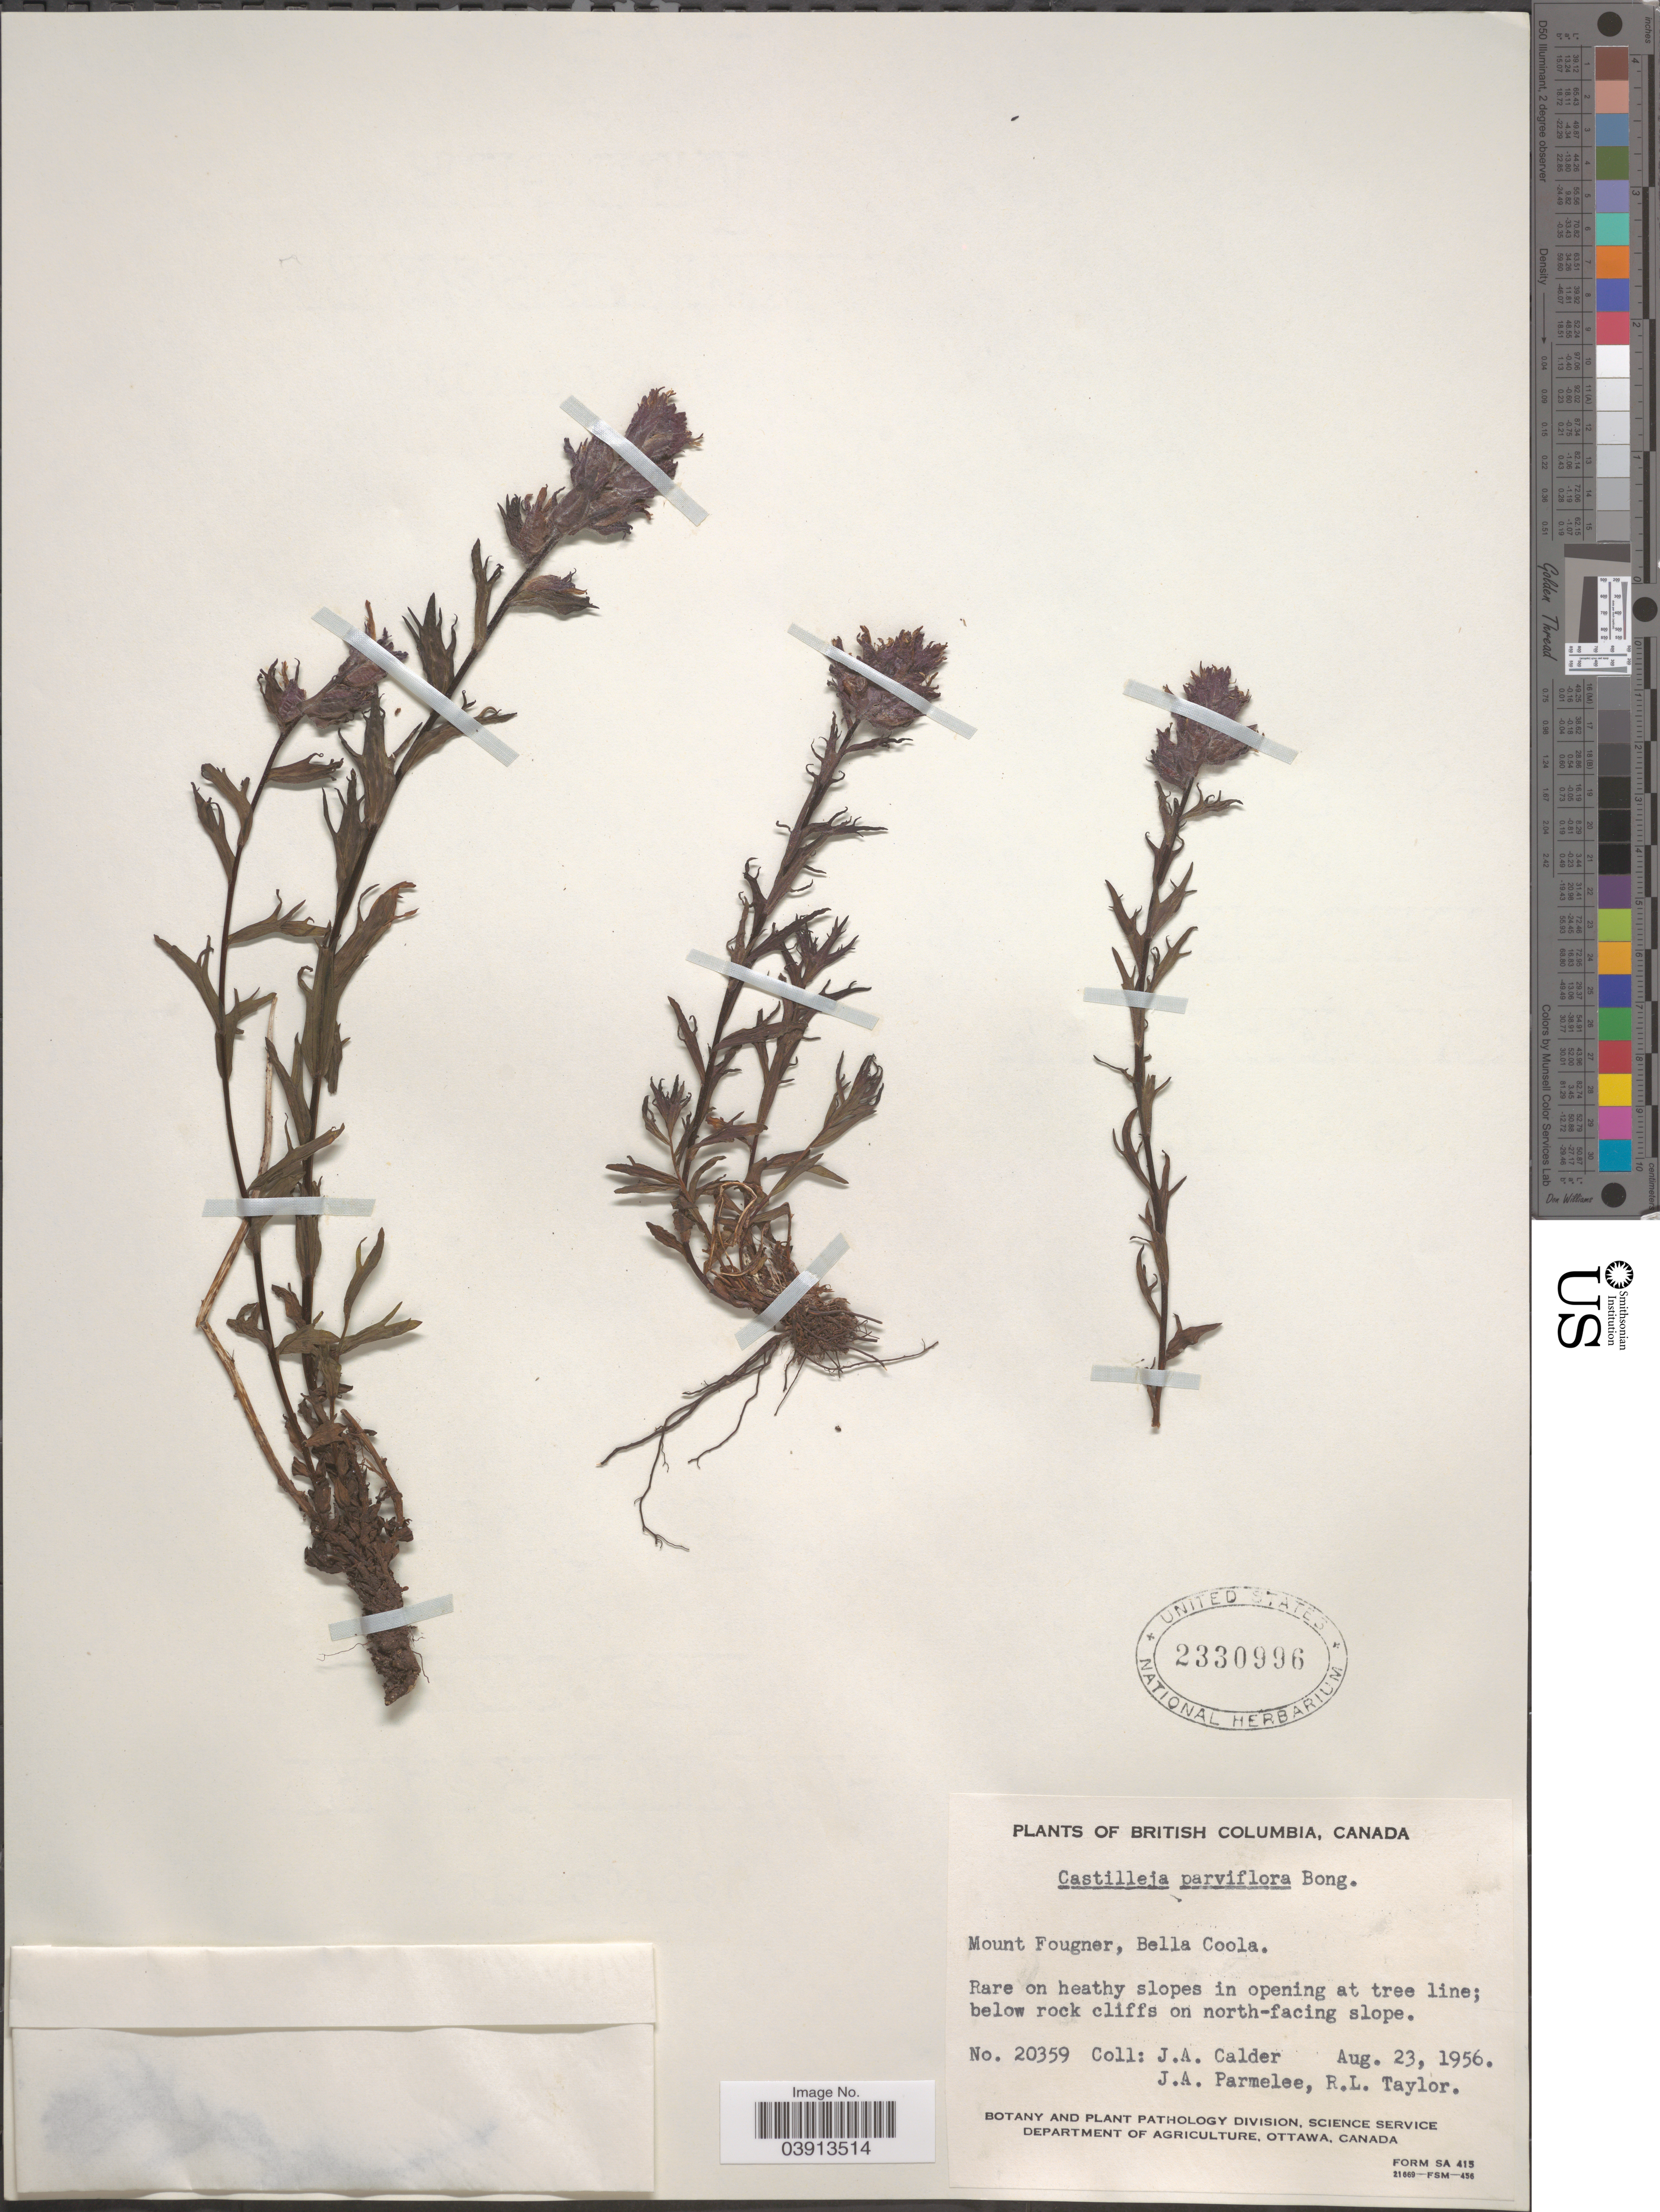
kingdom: Plantae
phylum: Tracheophyta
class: Magnoliopsida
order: Lamiales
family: Orobanchaceae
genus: Castilleja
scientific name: Castilleja parviflora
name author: Bong.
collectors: J. A. Calder, J. A. Parmelee & R. Taylor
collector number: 20359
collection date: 1956-08-23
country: Canada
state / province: British Columbia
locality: Mount Fougner, Bella Coola. On north-facing slope.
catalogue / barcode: US 2330996